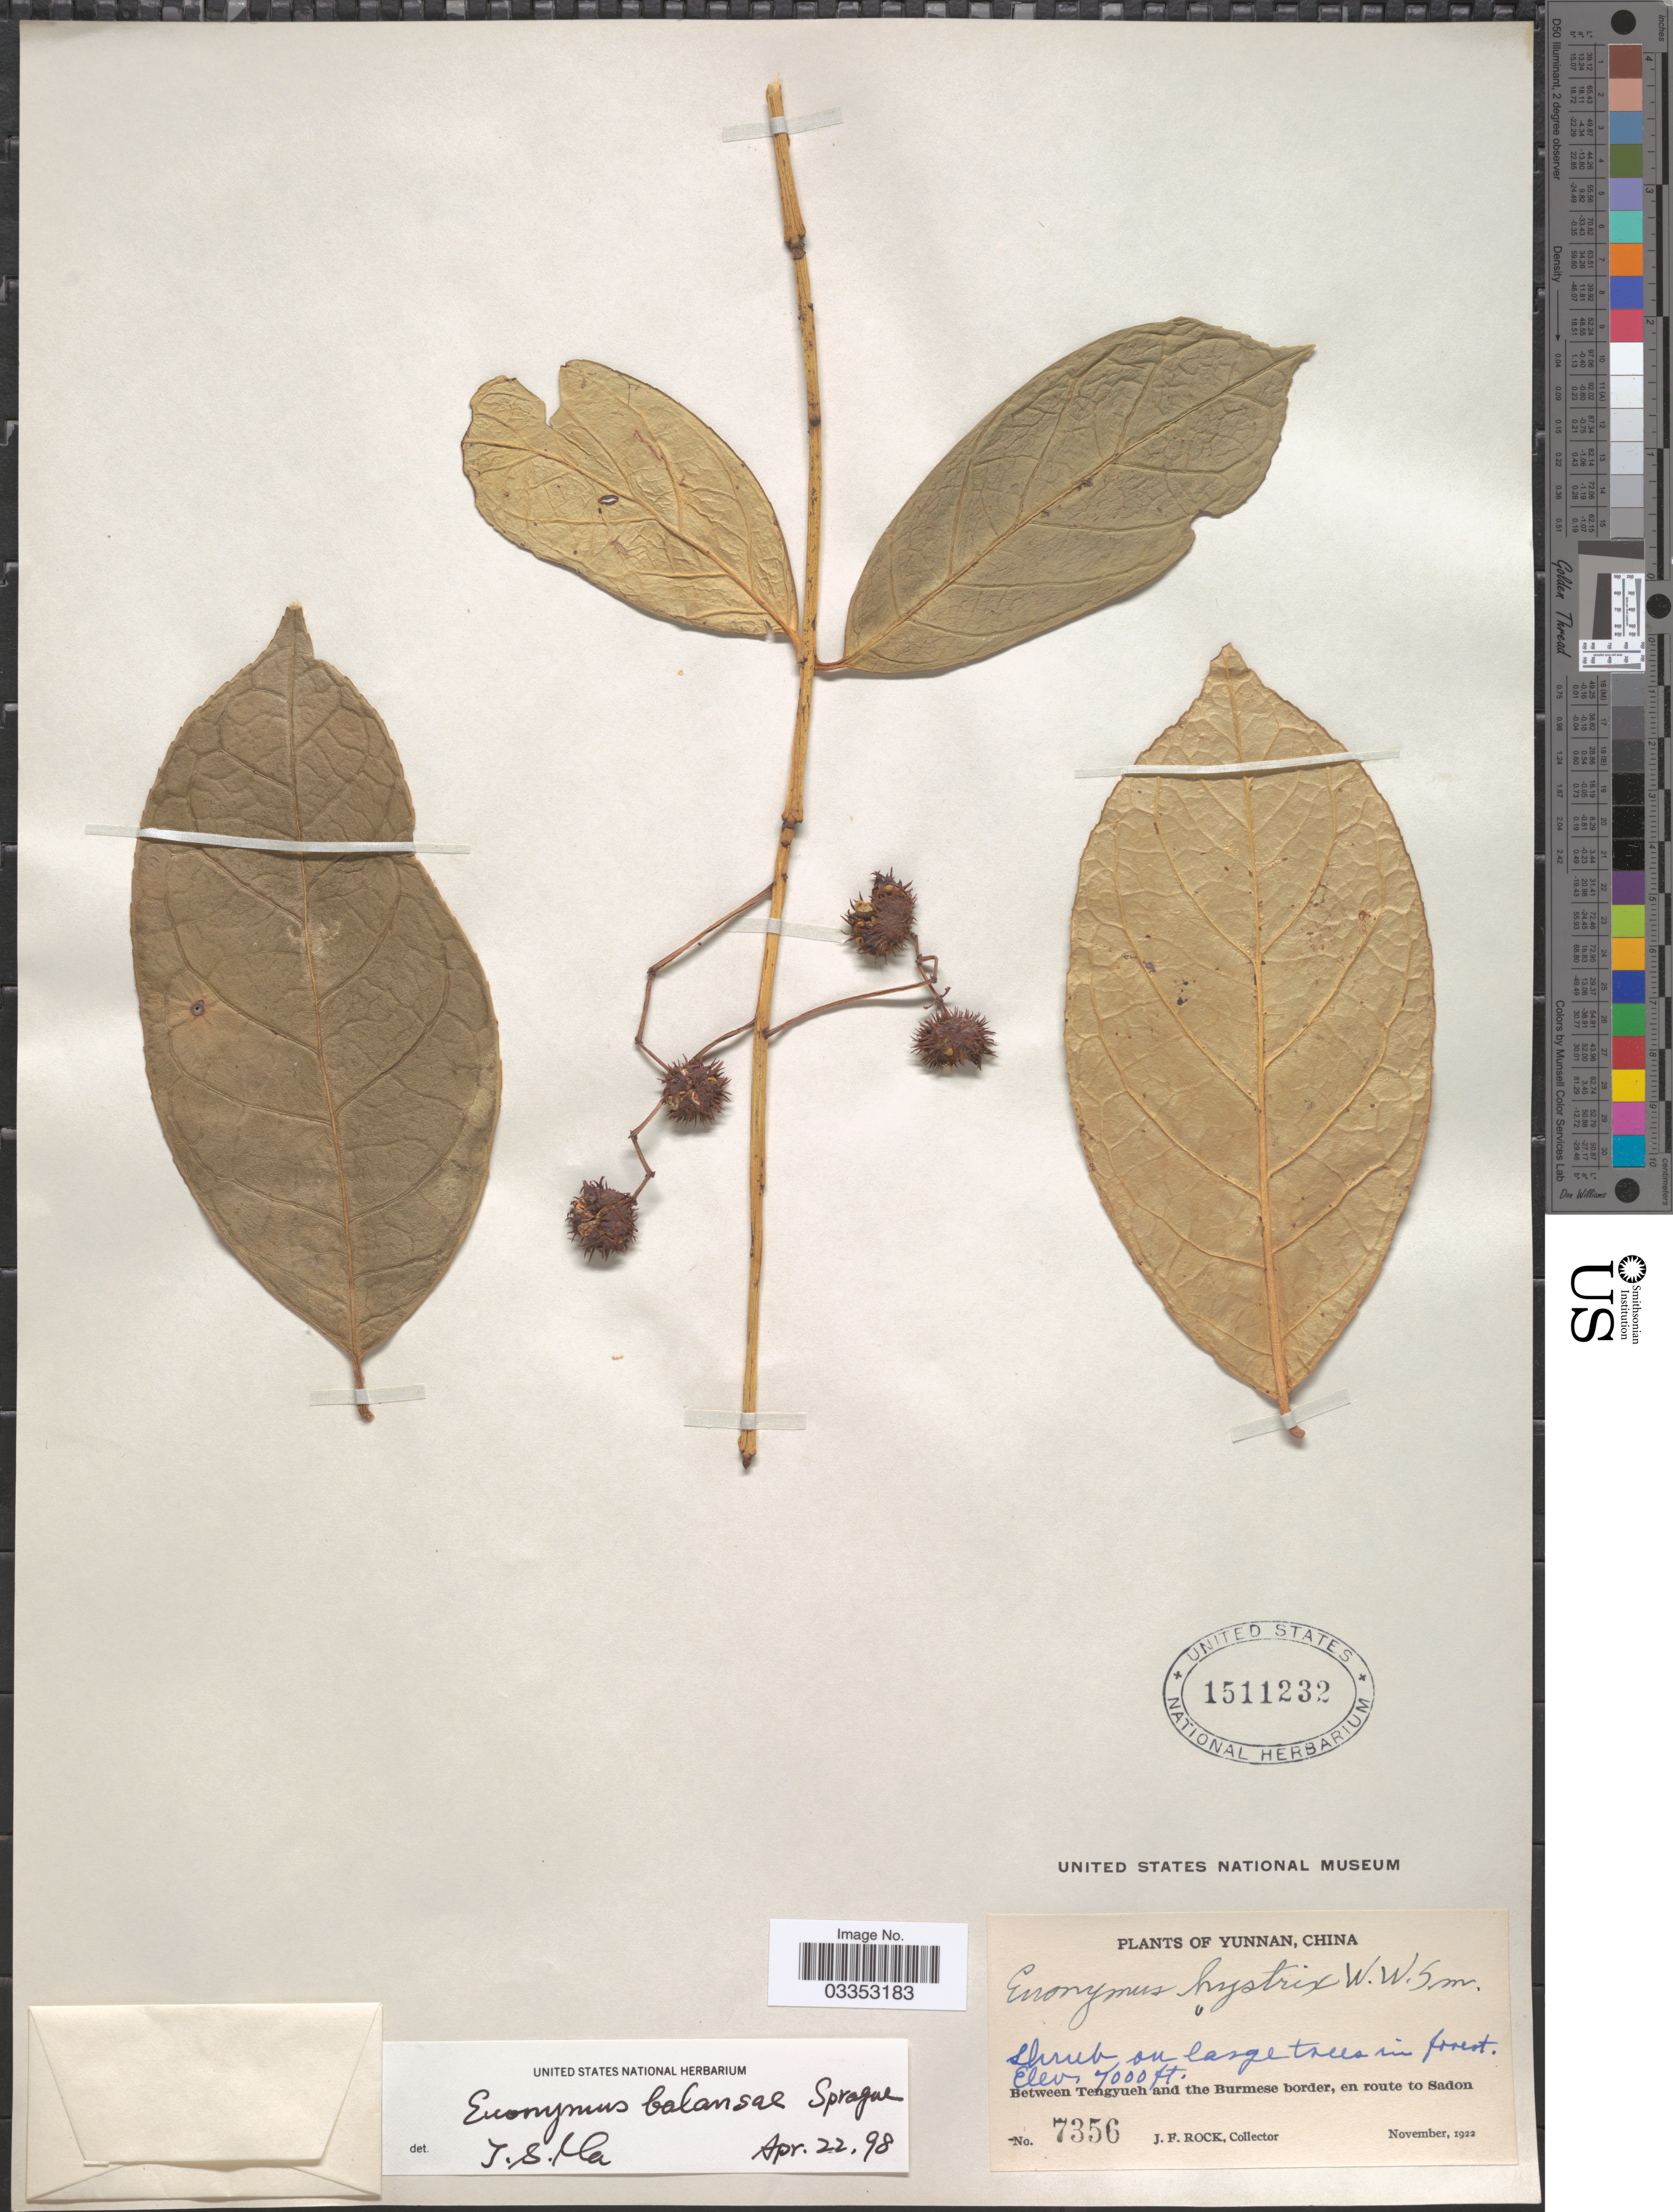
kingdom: Plantae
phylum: Tracheophyta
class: Magnoliopsida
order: Celastrales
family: Celastraceae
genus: Euonymus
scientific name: Euonymus balansae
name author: Sprague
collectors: J. Rock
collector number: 7356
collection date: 1922-11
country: China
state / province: Yunnan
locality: Between Tengyueh and the Burmese border, en route to Sadon.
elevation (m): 2134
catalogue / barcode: US 1511232